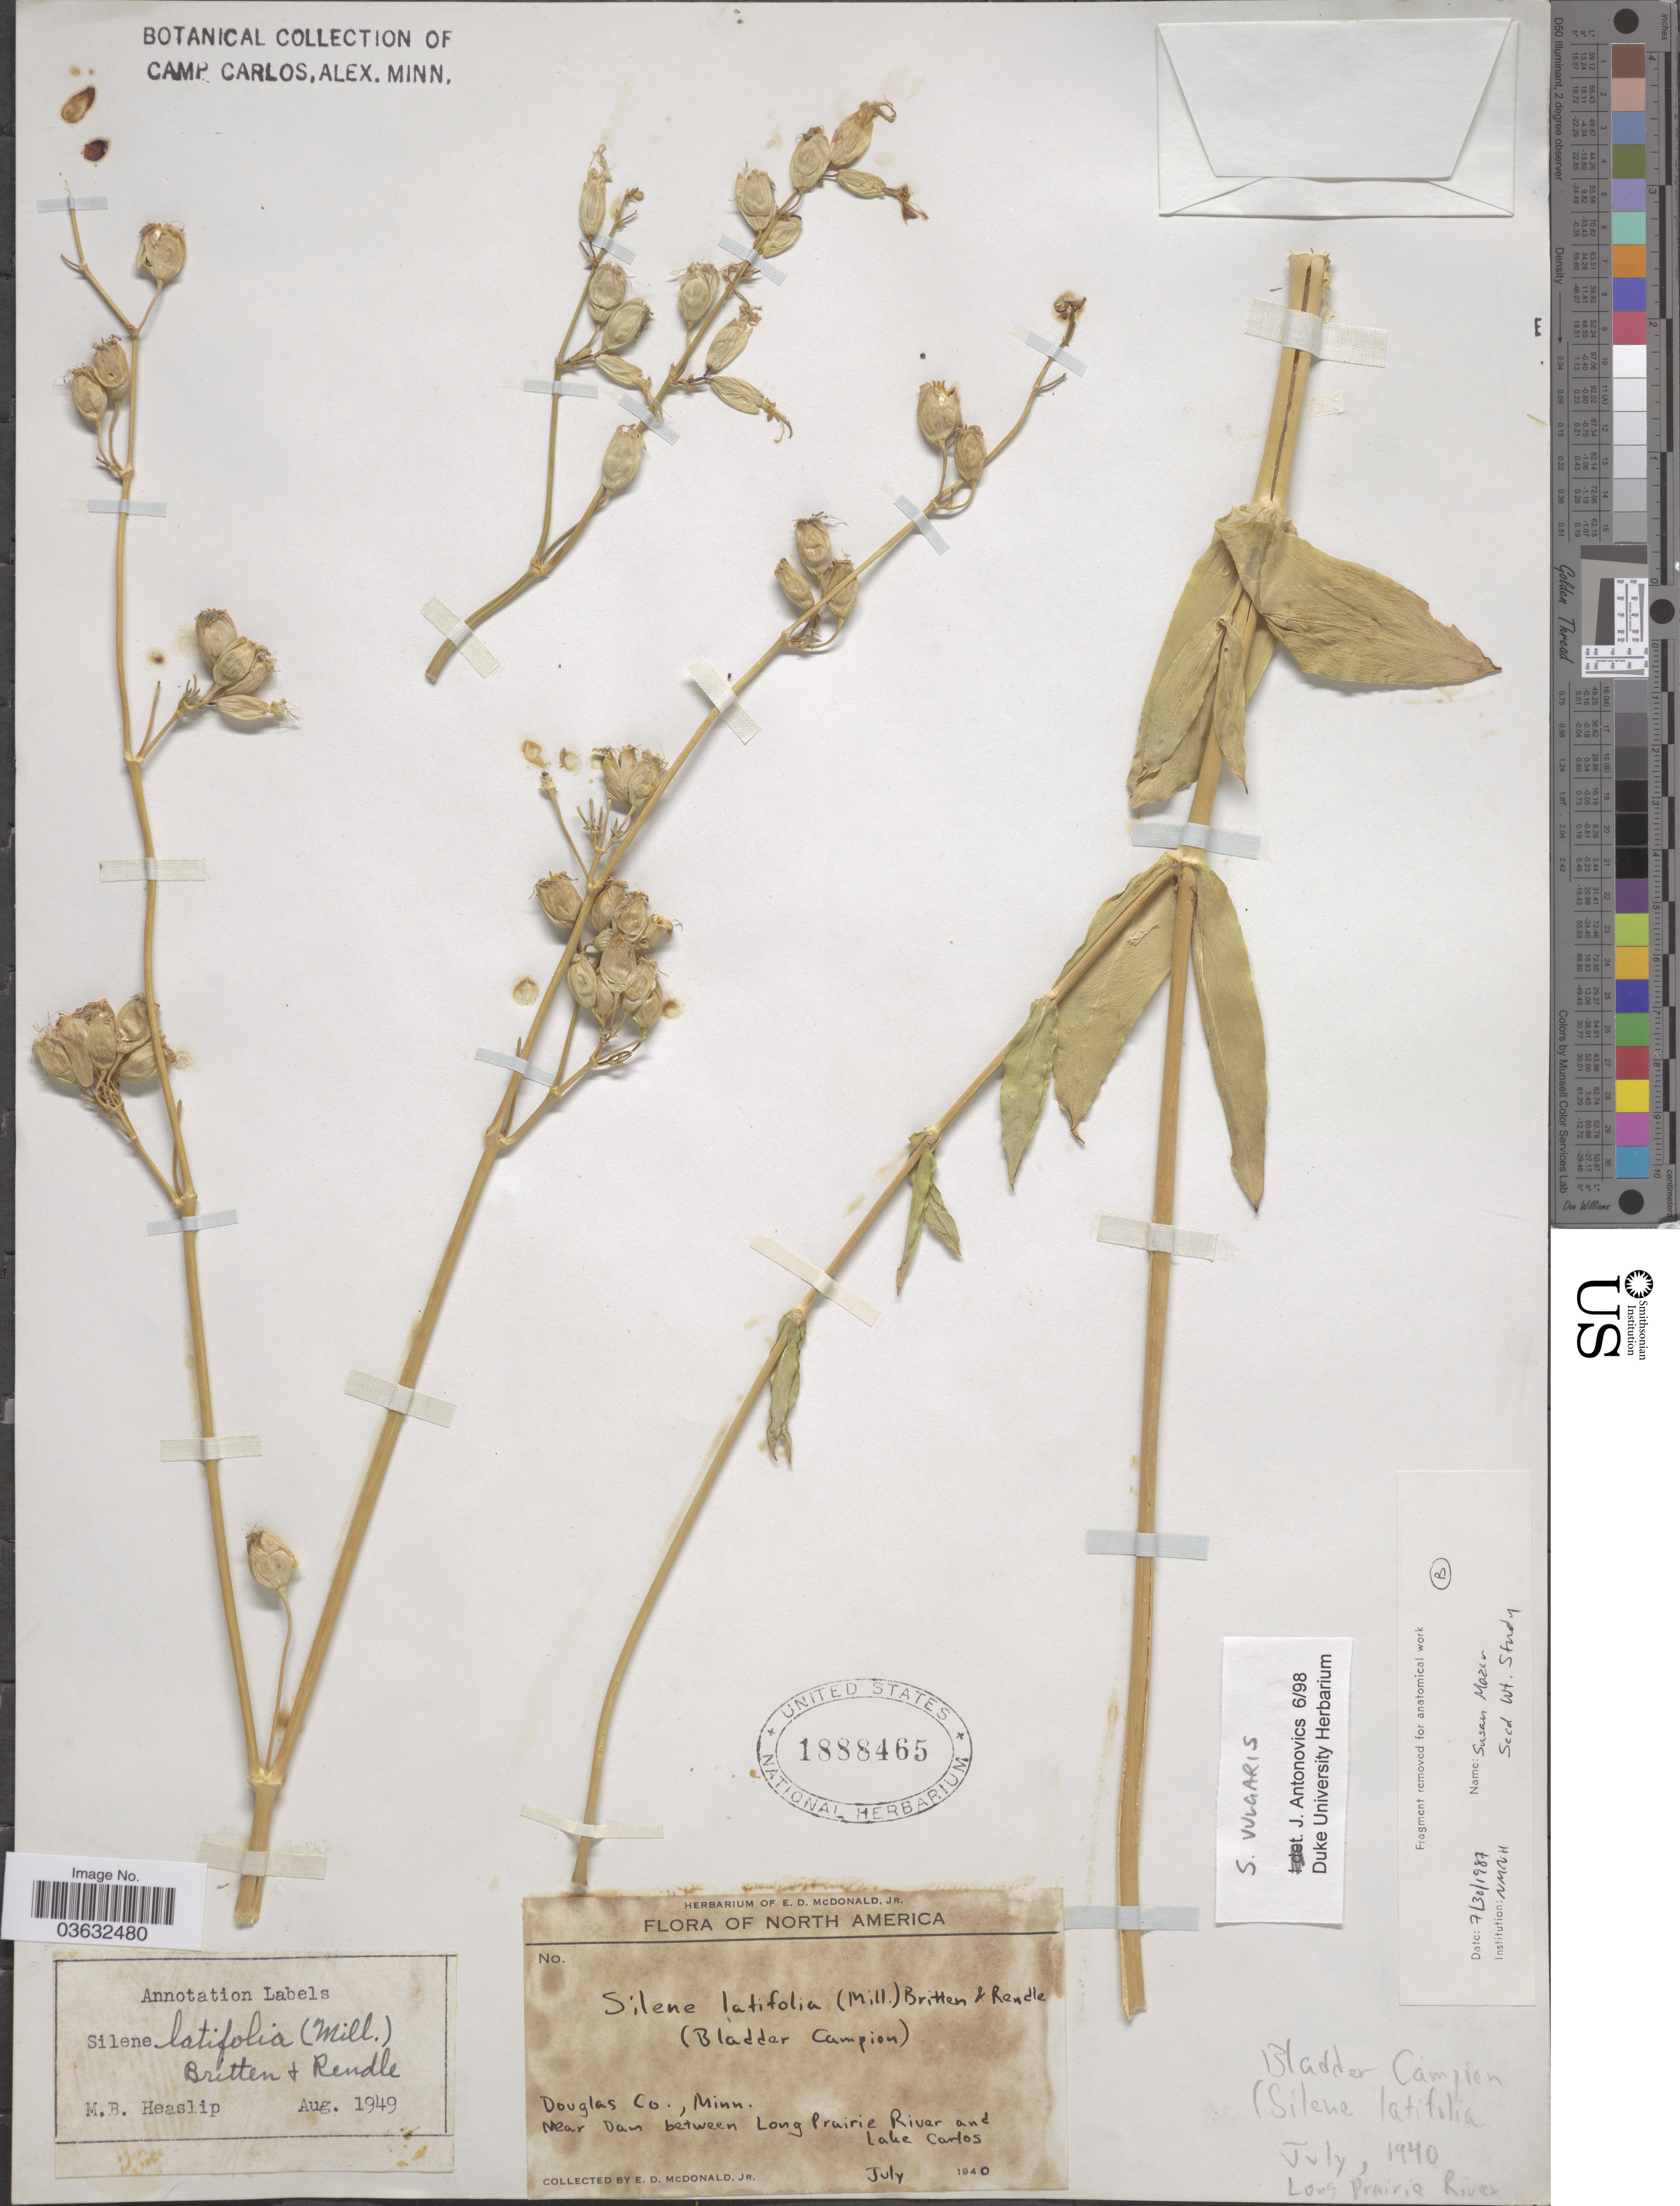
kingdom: Plantae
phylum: Tracheophyta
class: Magnoliopsida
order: Caryophyllales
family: Caryophyllaceae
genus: Silene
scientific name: Silene vulgaris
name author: (Moench) Garcke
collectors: E. D. McDonald Jr.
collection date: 1940-07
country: United States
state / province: Minnesota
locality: Douglas Co., near Dam between Long Prairie River and Lake Carlos.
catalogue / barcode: US 1888465